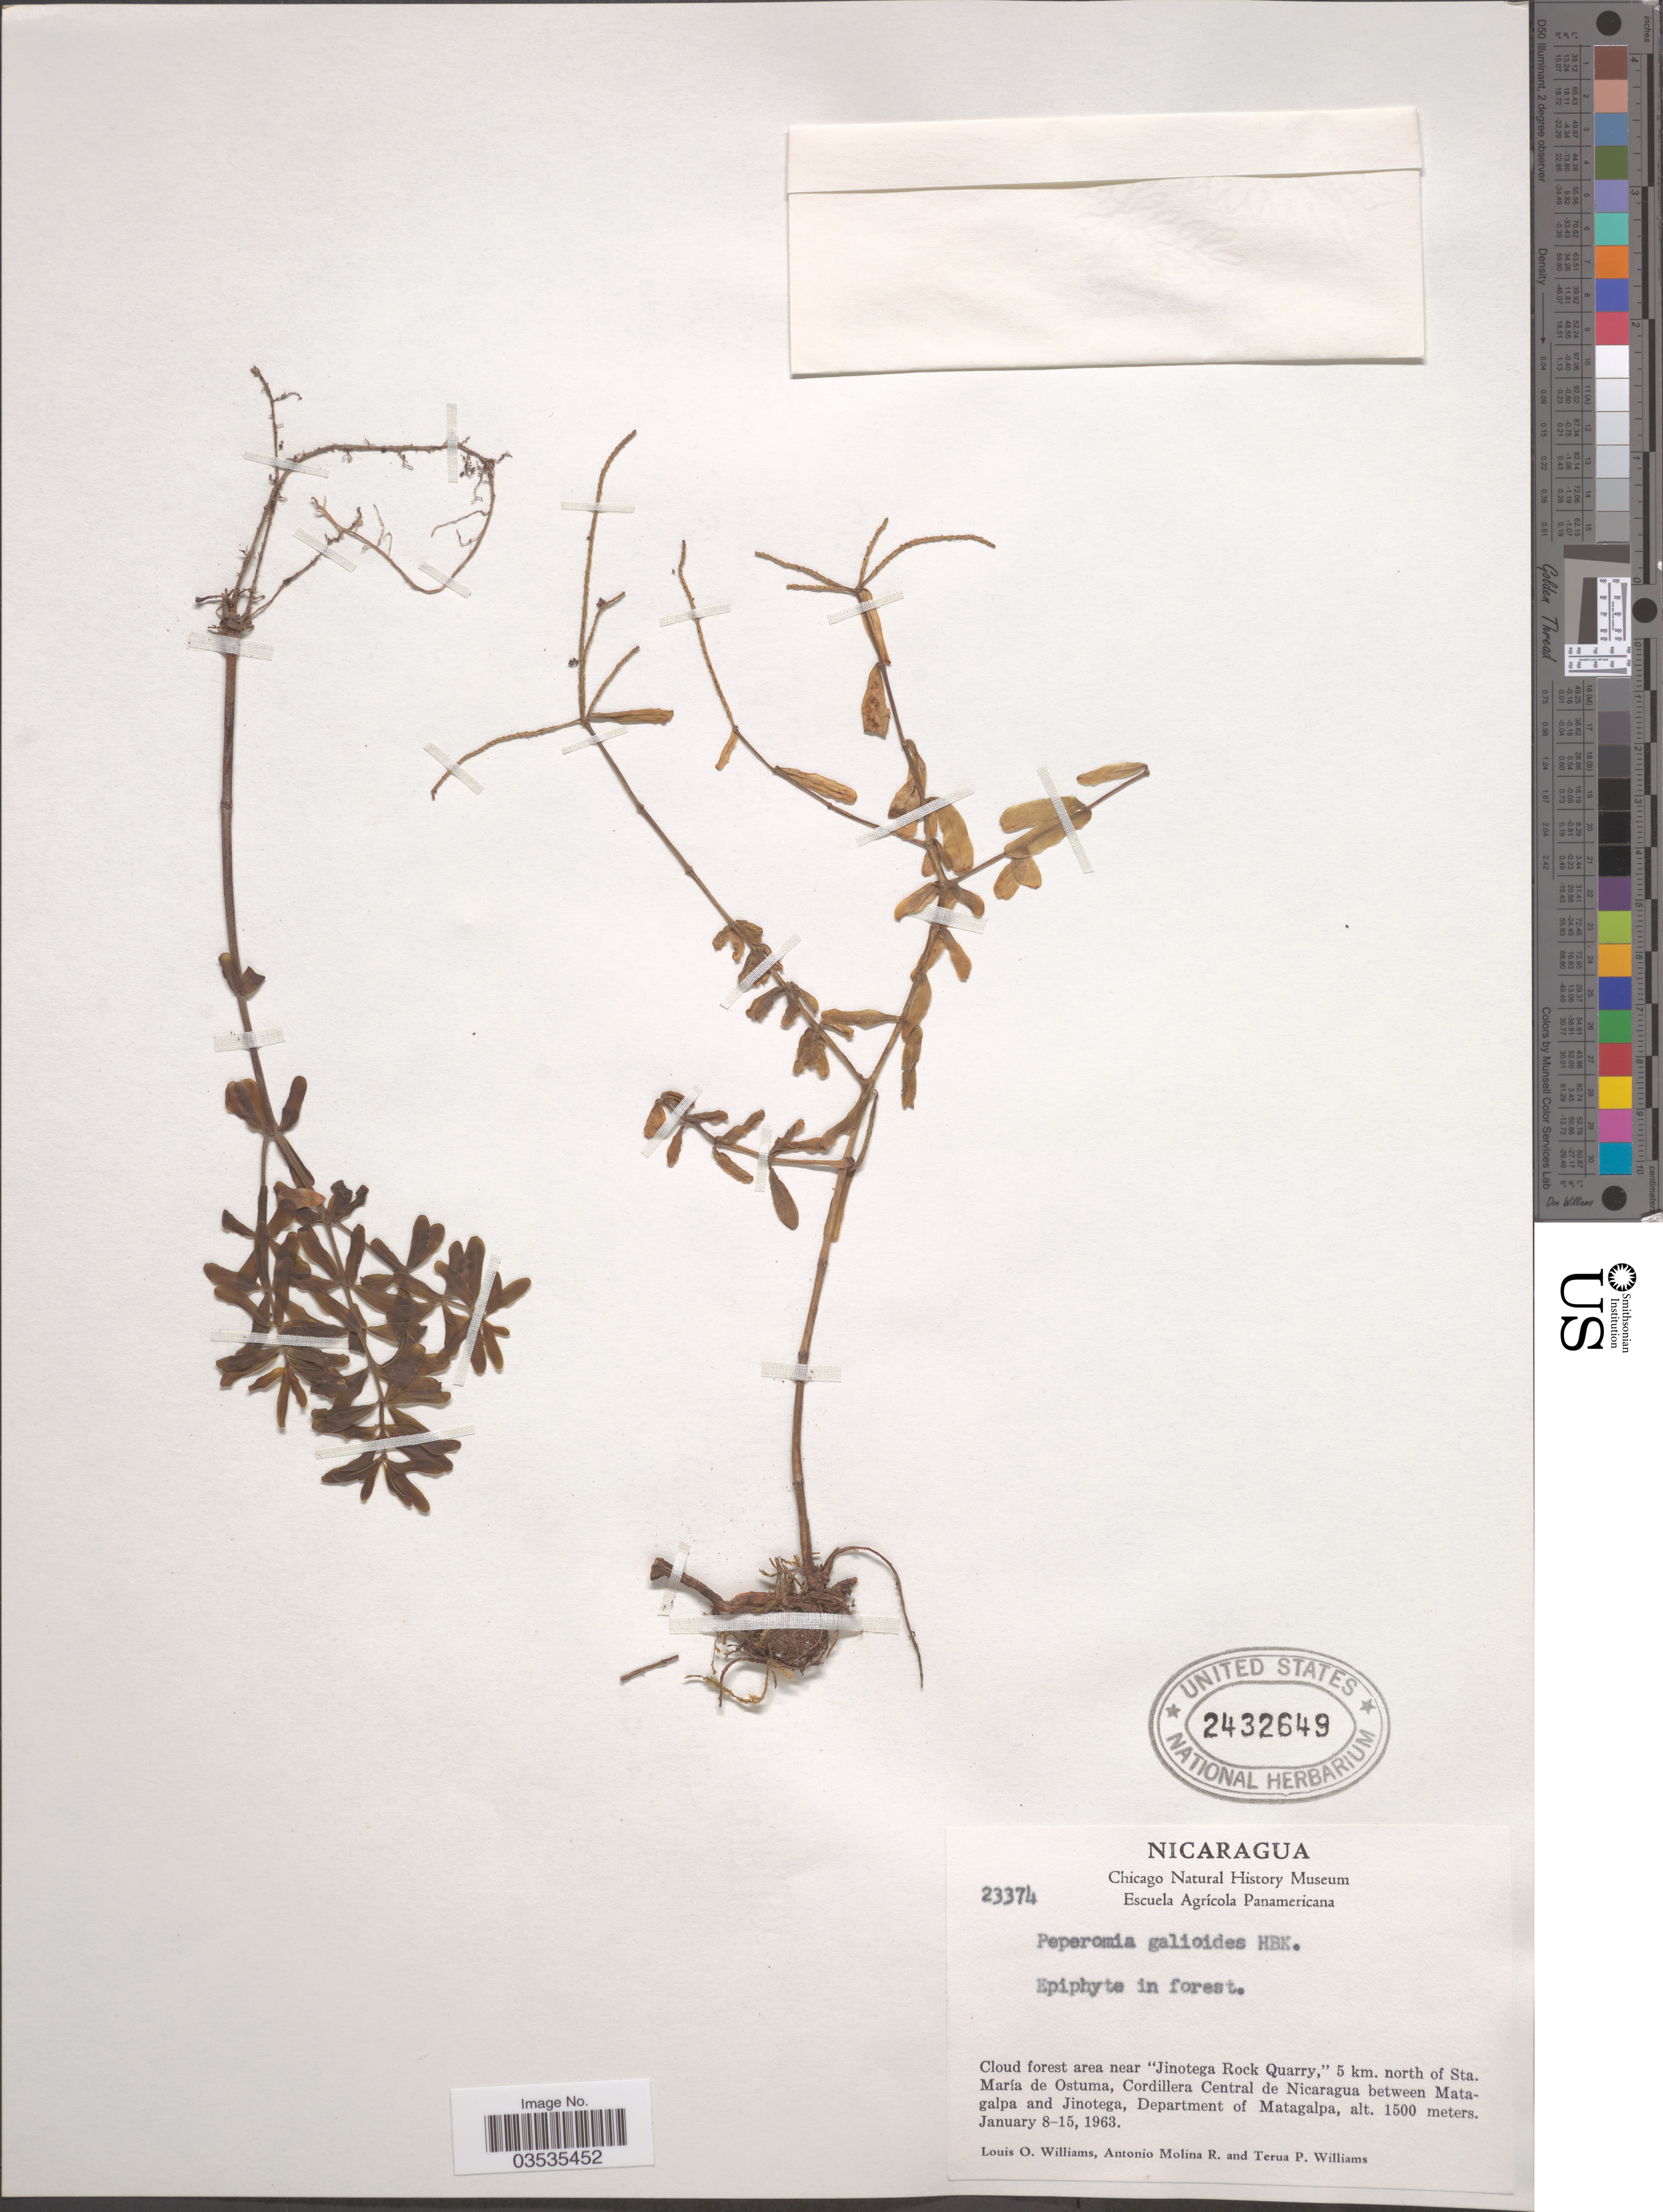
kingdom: Plantae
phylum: Tracheophyta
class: Magnoliopsida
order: Piperales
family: Piperaceae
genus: Peperomia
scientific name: Peperomia galioides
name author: Kunth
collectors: L. O. Williams, A. Molina R. & T. Williams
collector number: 23374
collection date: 1963-01-08/1963-01-15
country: Nicaragua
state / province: Matagalpa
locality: Cloud forest area near "Jinotega Rock Quarry," 5 km. north of Sta. María de Ostuma, Cordillera Central de Nicaragua between Matagalpa and Jinotega. Department of Matagalpa.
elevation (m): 1500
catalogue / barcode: US 2432649